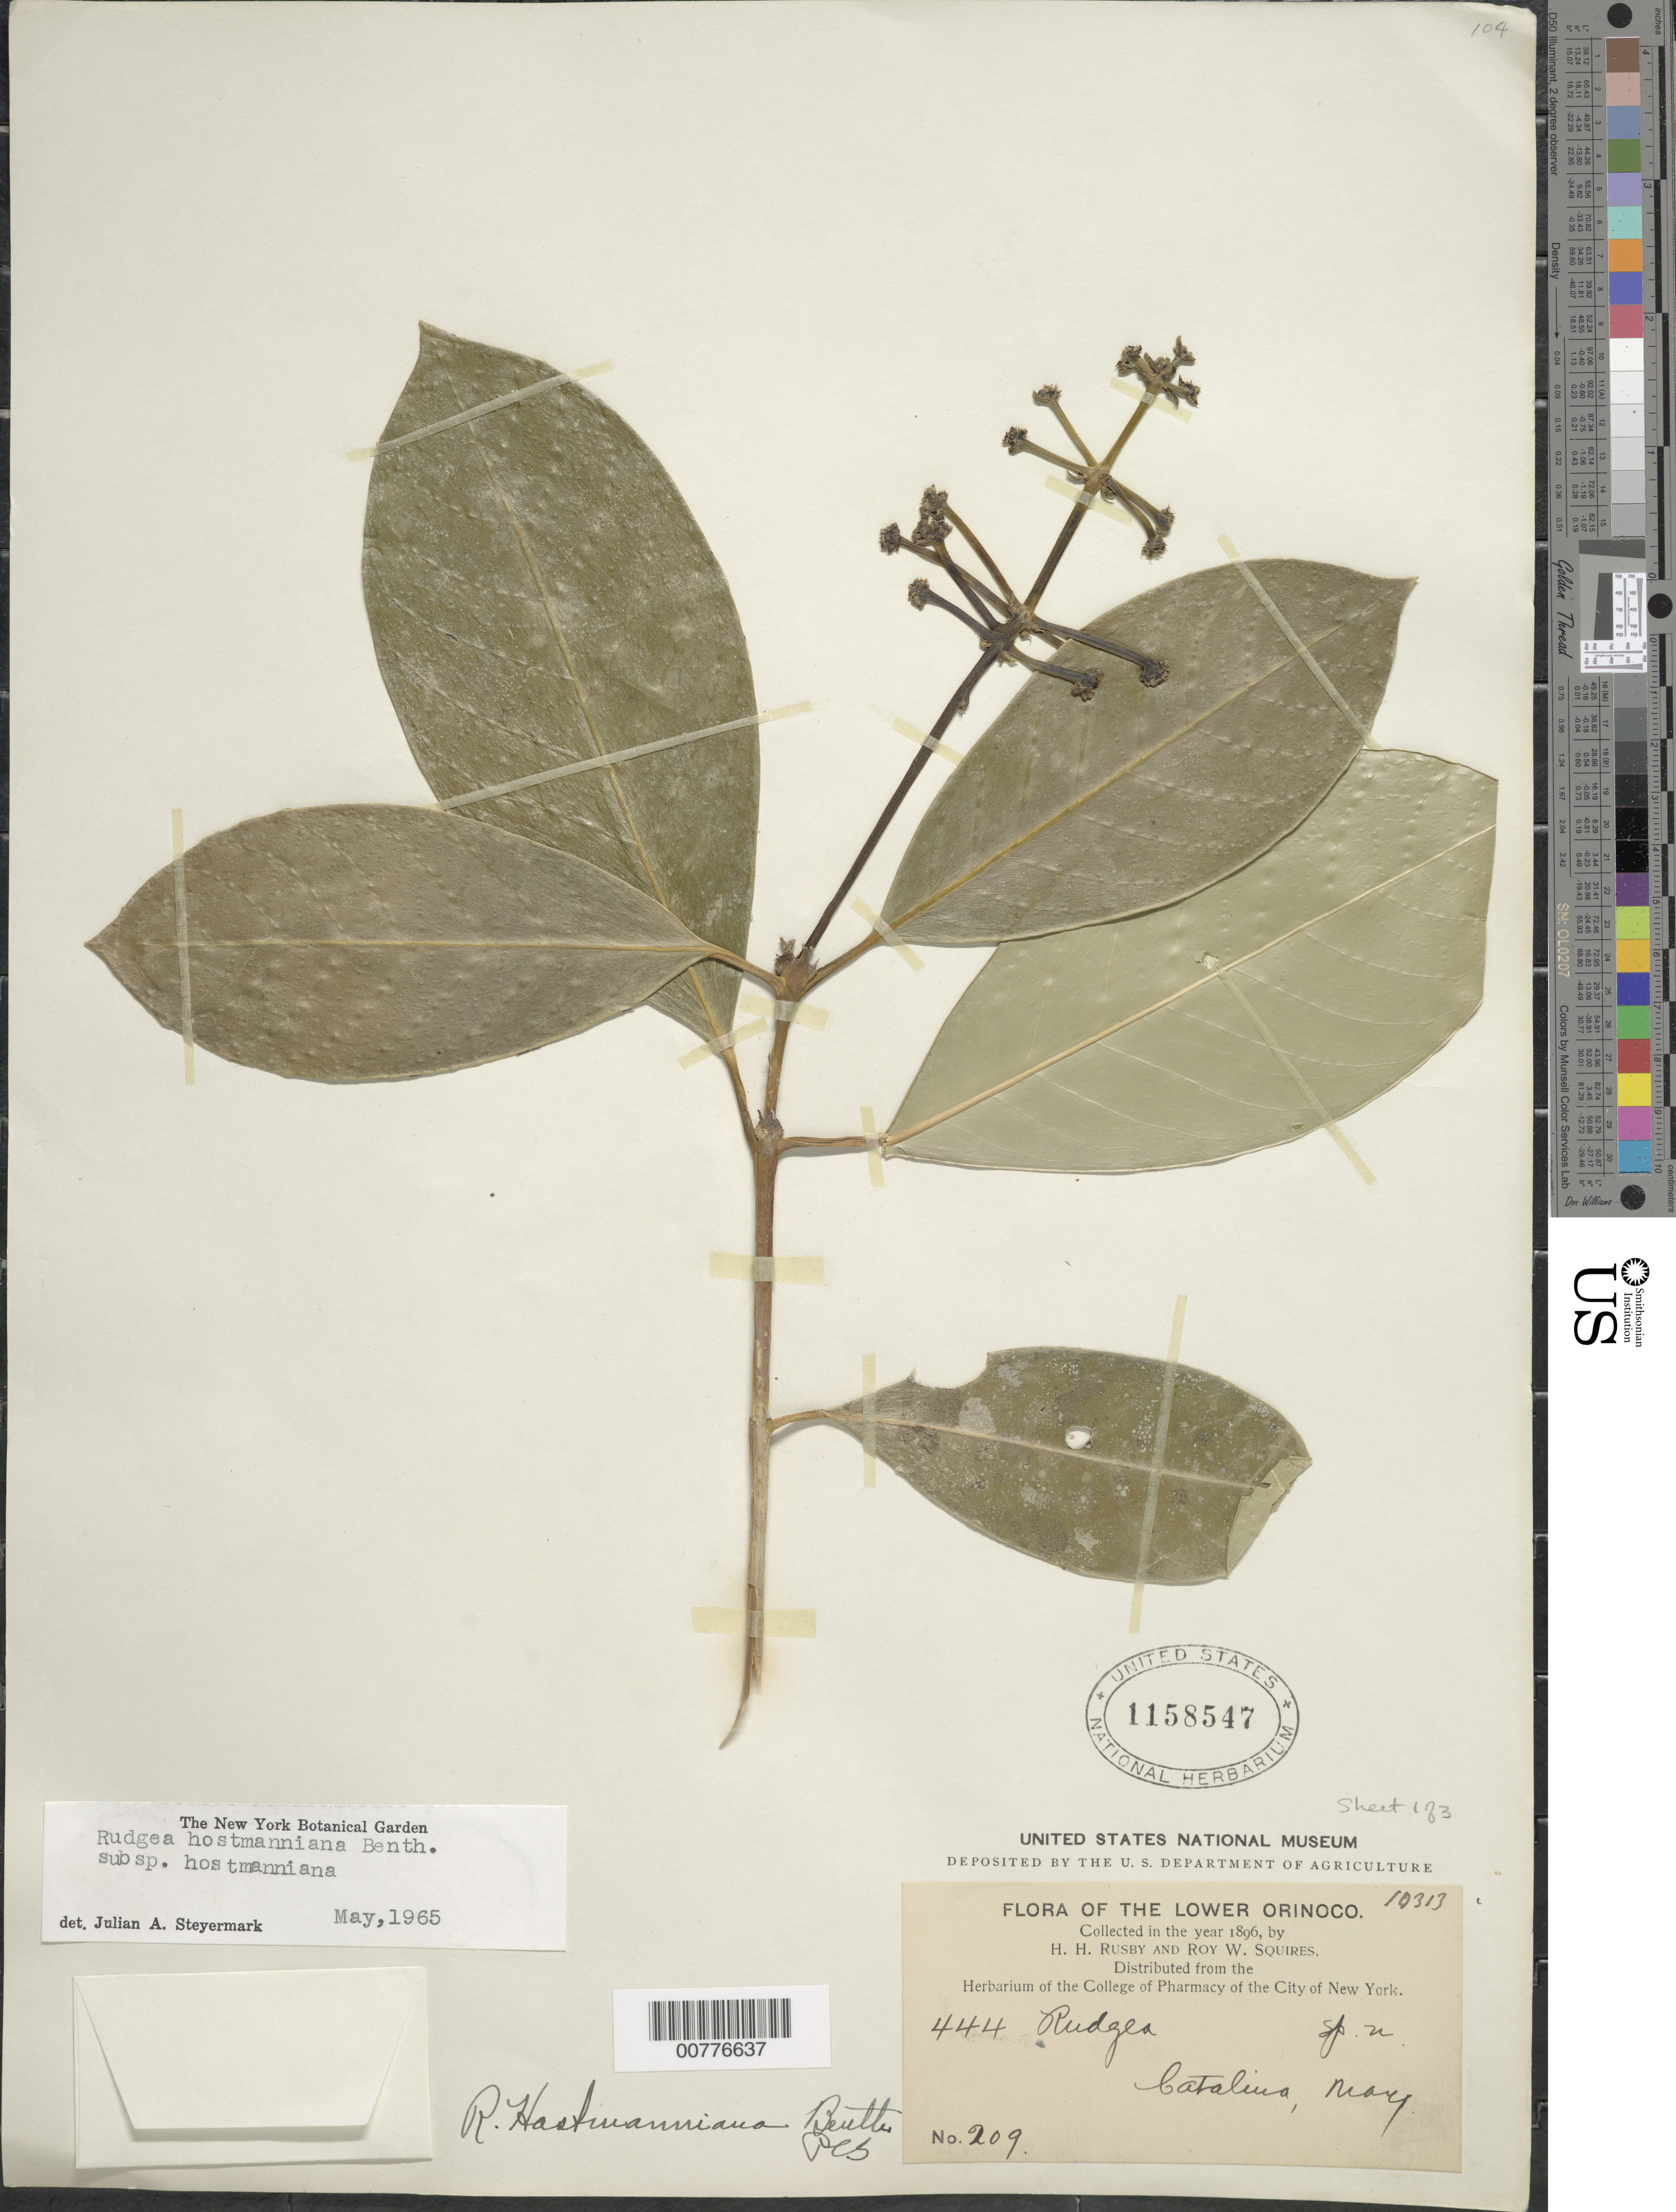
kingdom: Plantae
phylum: Tracheophyta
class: Magnoliopsida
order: Gentianales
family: Rubiaceae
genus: Rudgea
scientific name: Rudgea hostmanniana subsp. hostmanniana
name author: Benth.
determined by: Steyermark, Julian A., (VEN)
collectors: H. H. Rusby & R. Squires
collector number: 209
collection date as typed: May 1896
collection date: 1896-05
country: Venezuela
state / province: Delta Amacuro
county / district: Tucupita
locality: Lower Orinoco, Santa Catalina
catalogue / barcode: US 1158547